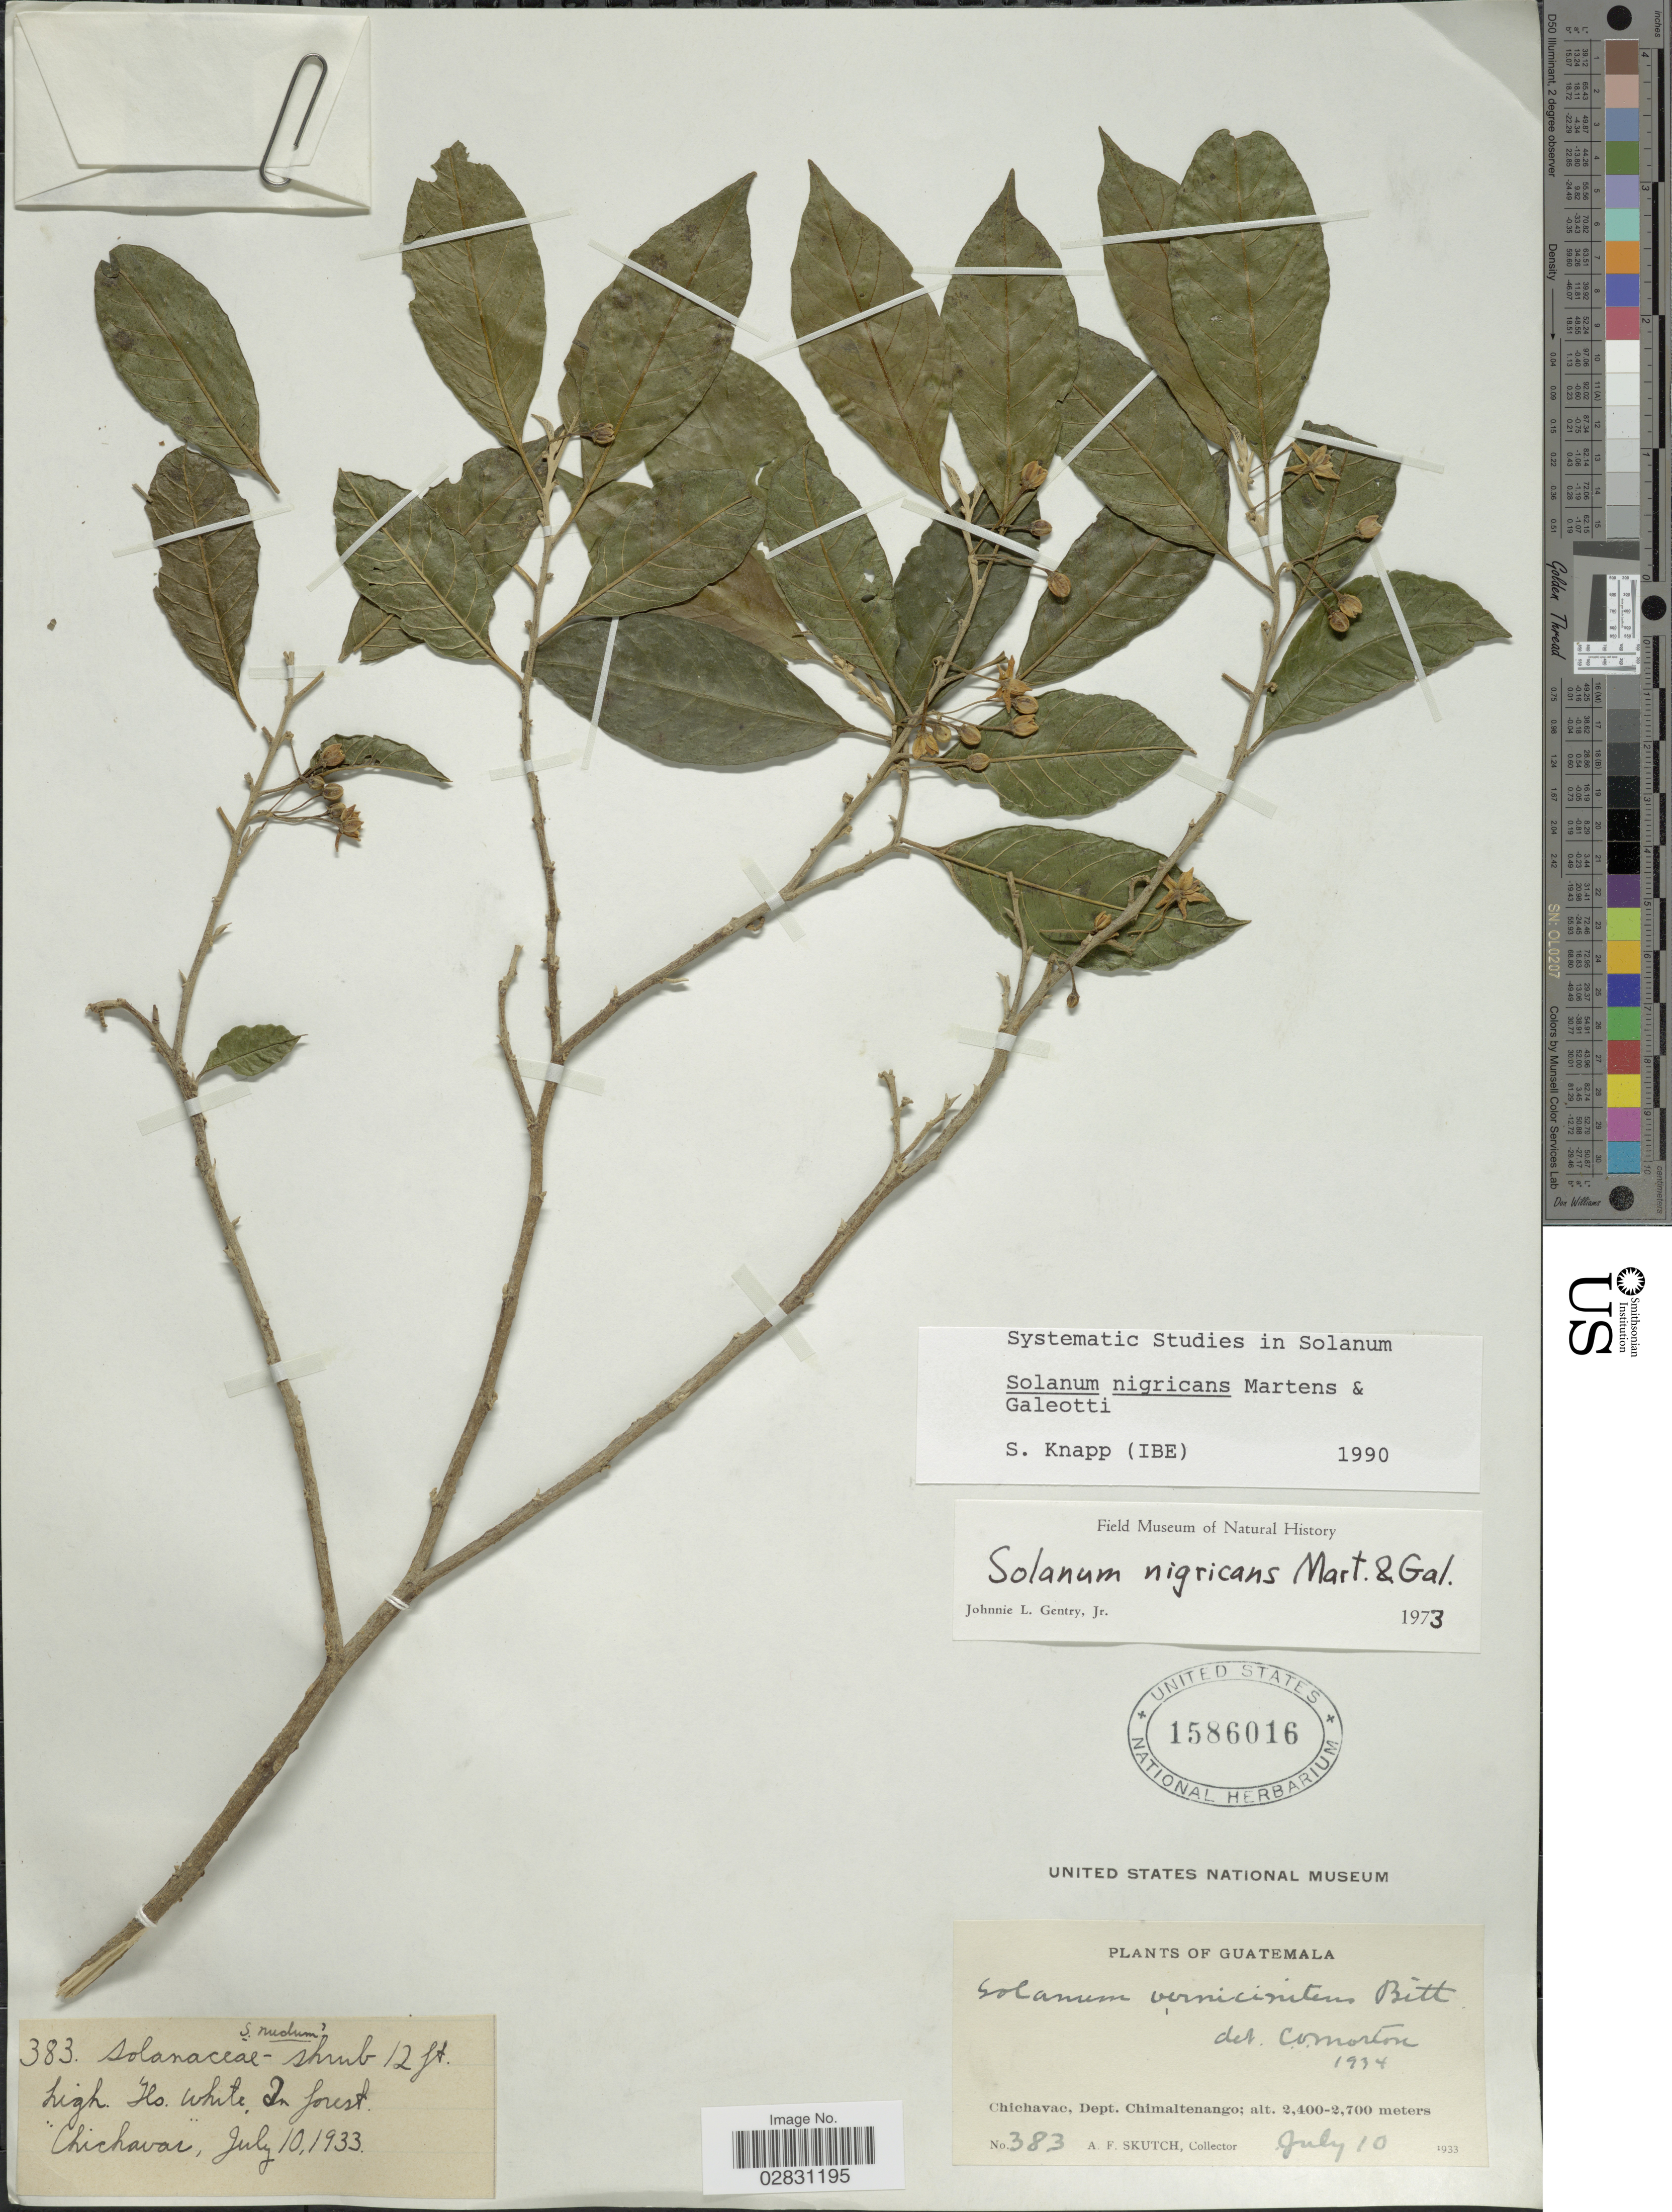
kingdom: Plantae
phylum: Tracheophyta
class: Magnoliopsida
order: Solanales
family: Solanaceae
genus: Solanum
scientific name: Solanum nigricans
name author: M. Martens & Galeotti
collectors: A. F. Skutch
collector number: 383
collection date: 1933-07-10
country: Guatemala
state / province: Chimaltenango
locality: Chichavac, Dept. Chimaltenango.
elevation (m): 2400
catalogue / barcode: US 1586016